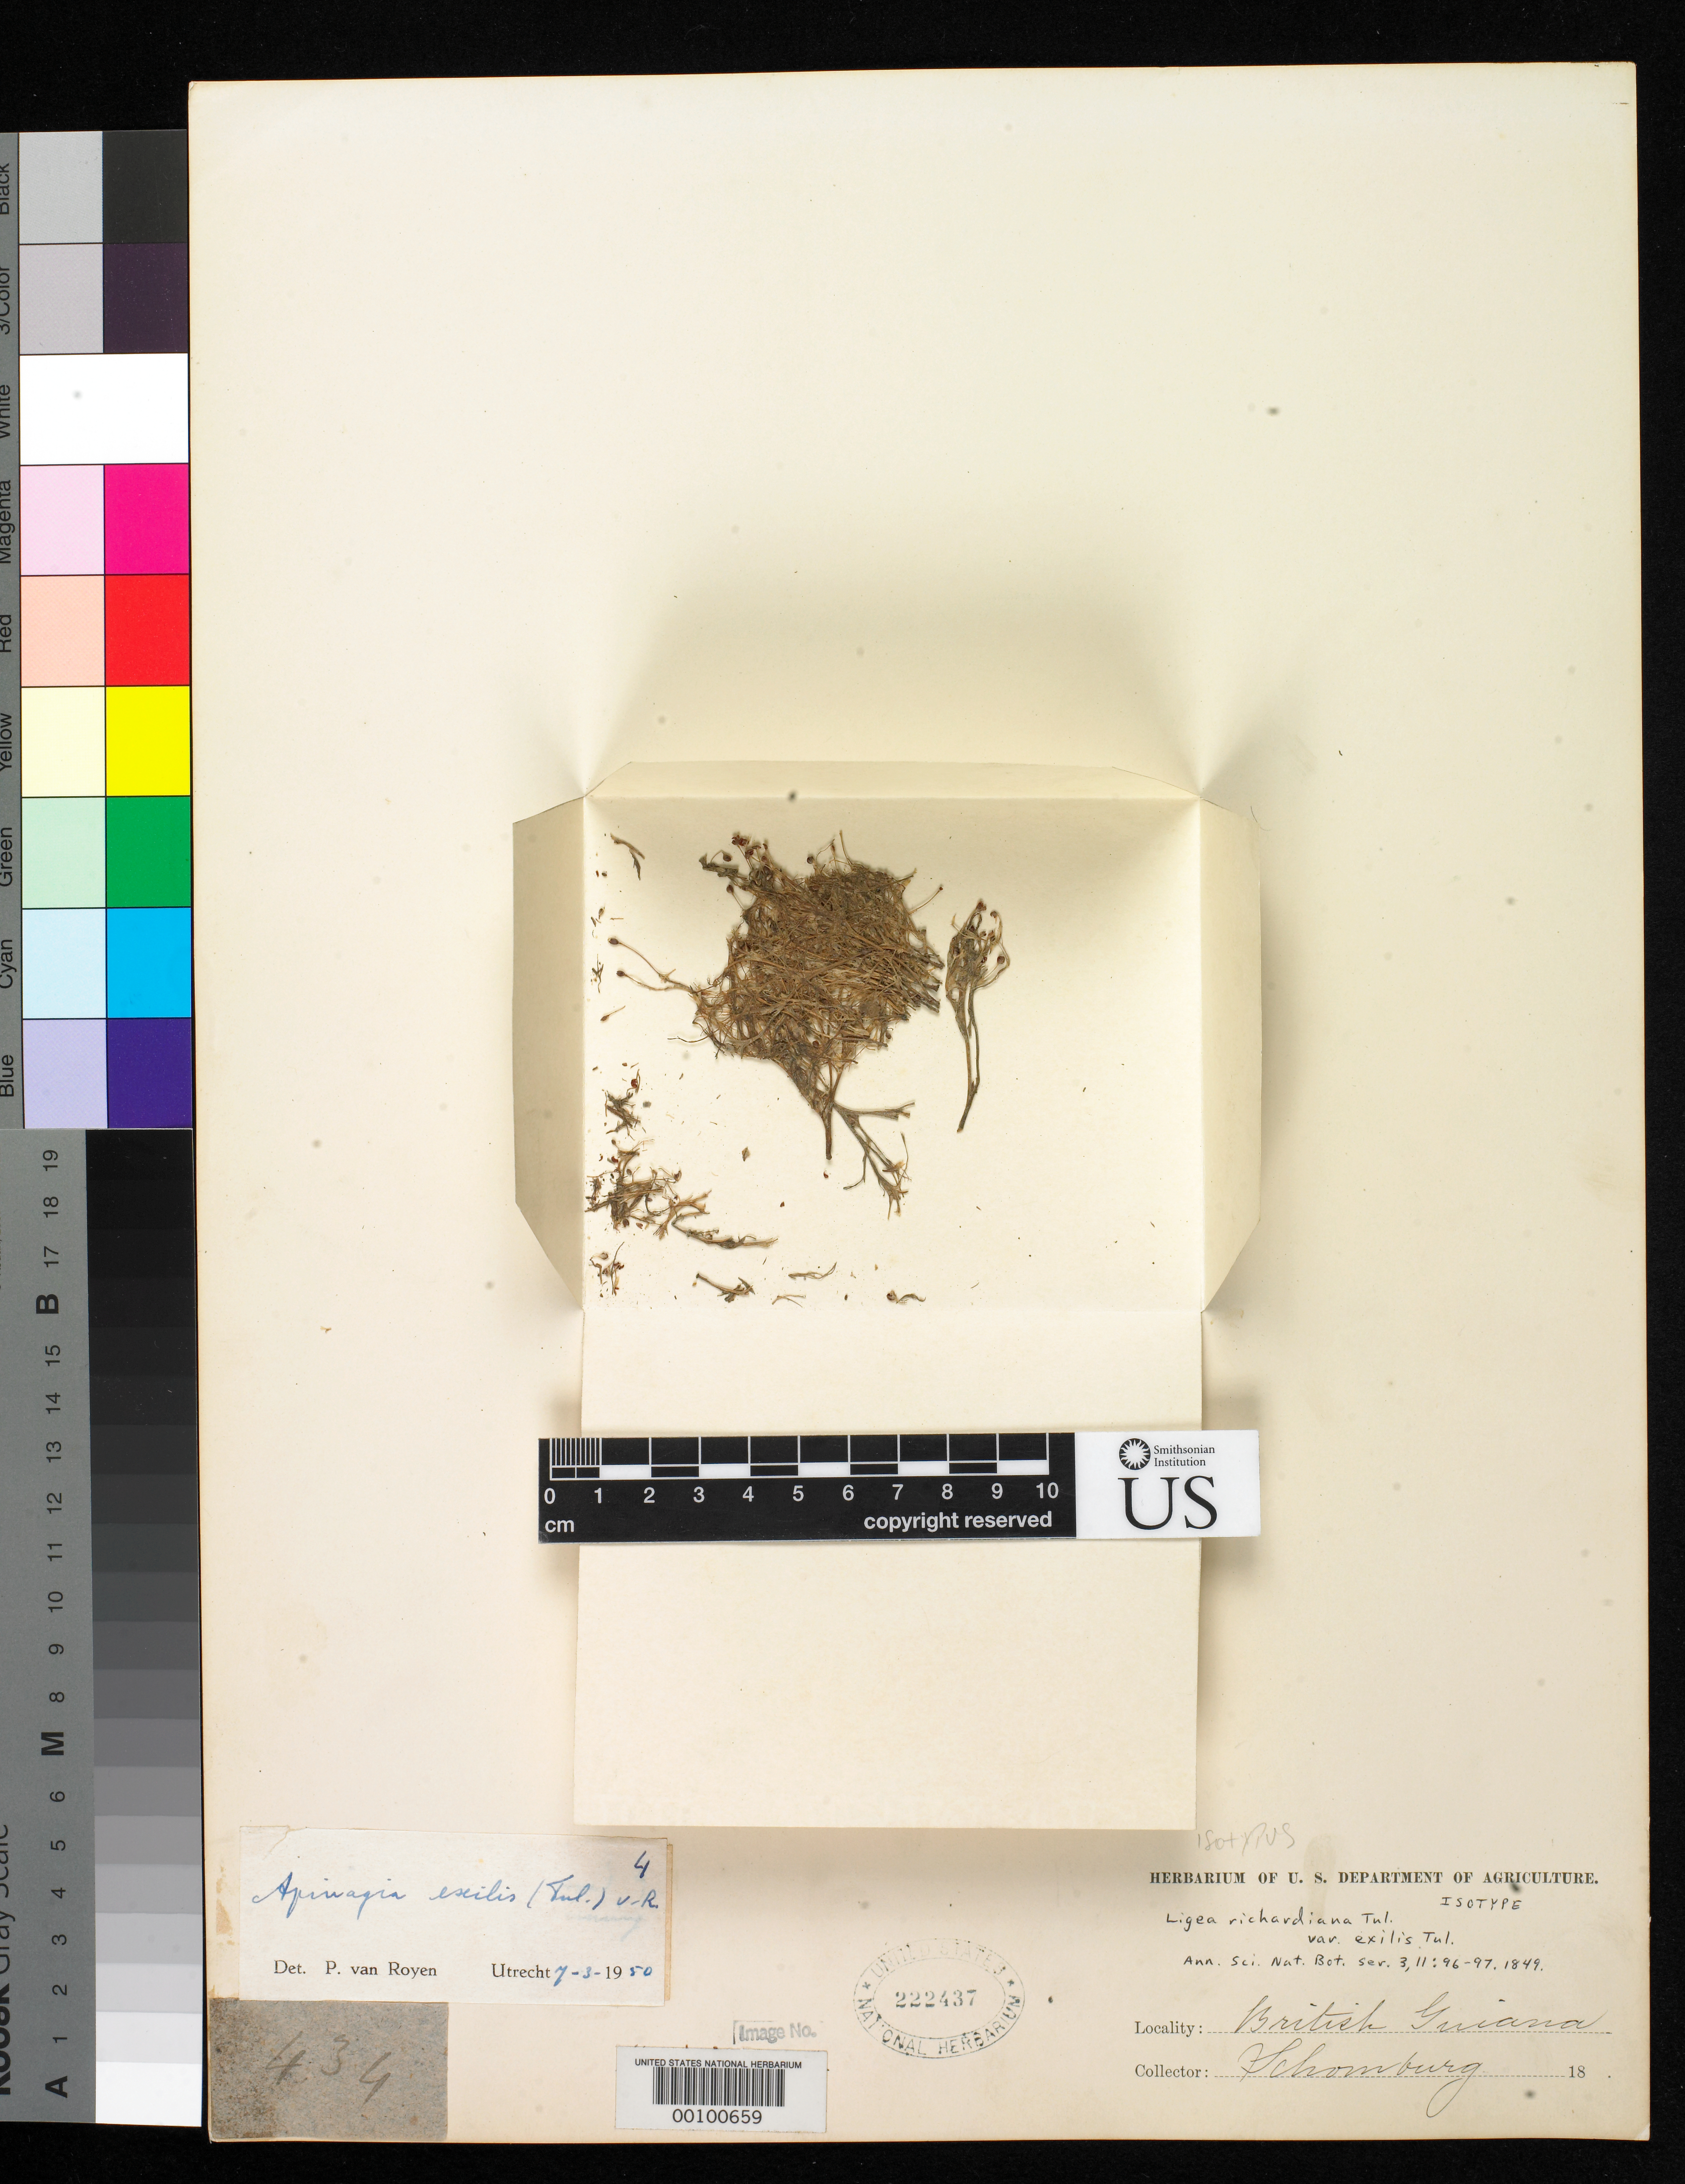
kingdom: Plantae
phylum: Tracheophyta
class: Magnoliopsida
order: Malpighiales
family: Podostemaceae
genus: Ligea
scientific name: Ligea richardiana var. exilis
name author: Tul.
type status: Isotype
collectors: R. H. Schomburgk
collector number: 434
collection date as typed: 18--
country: Guyana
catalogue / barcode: US 222437